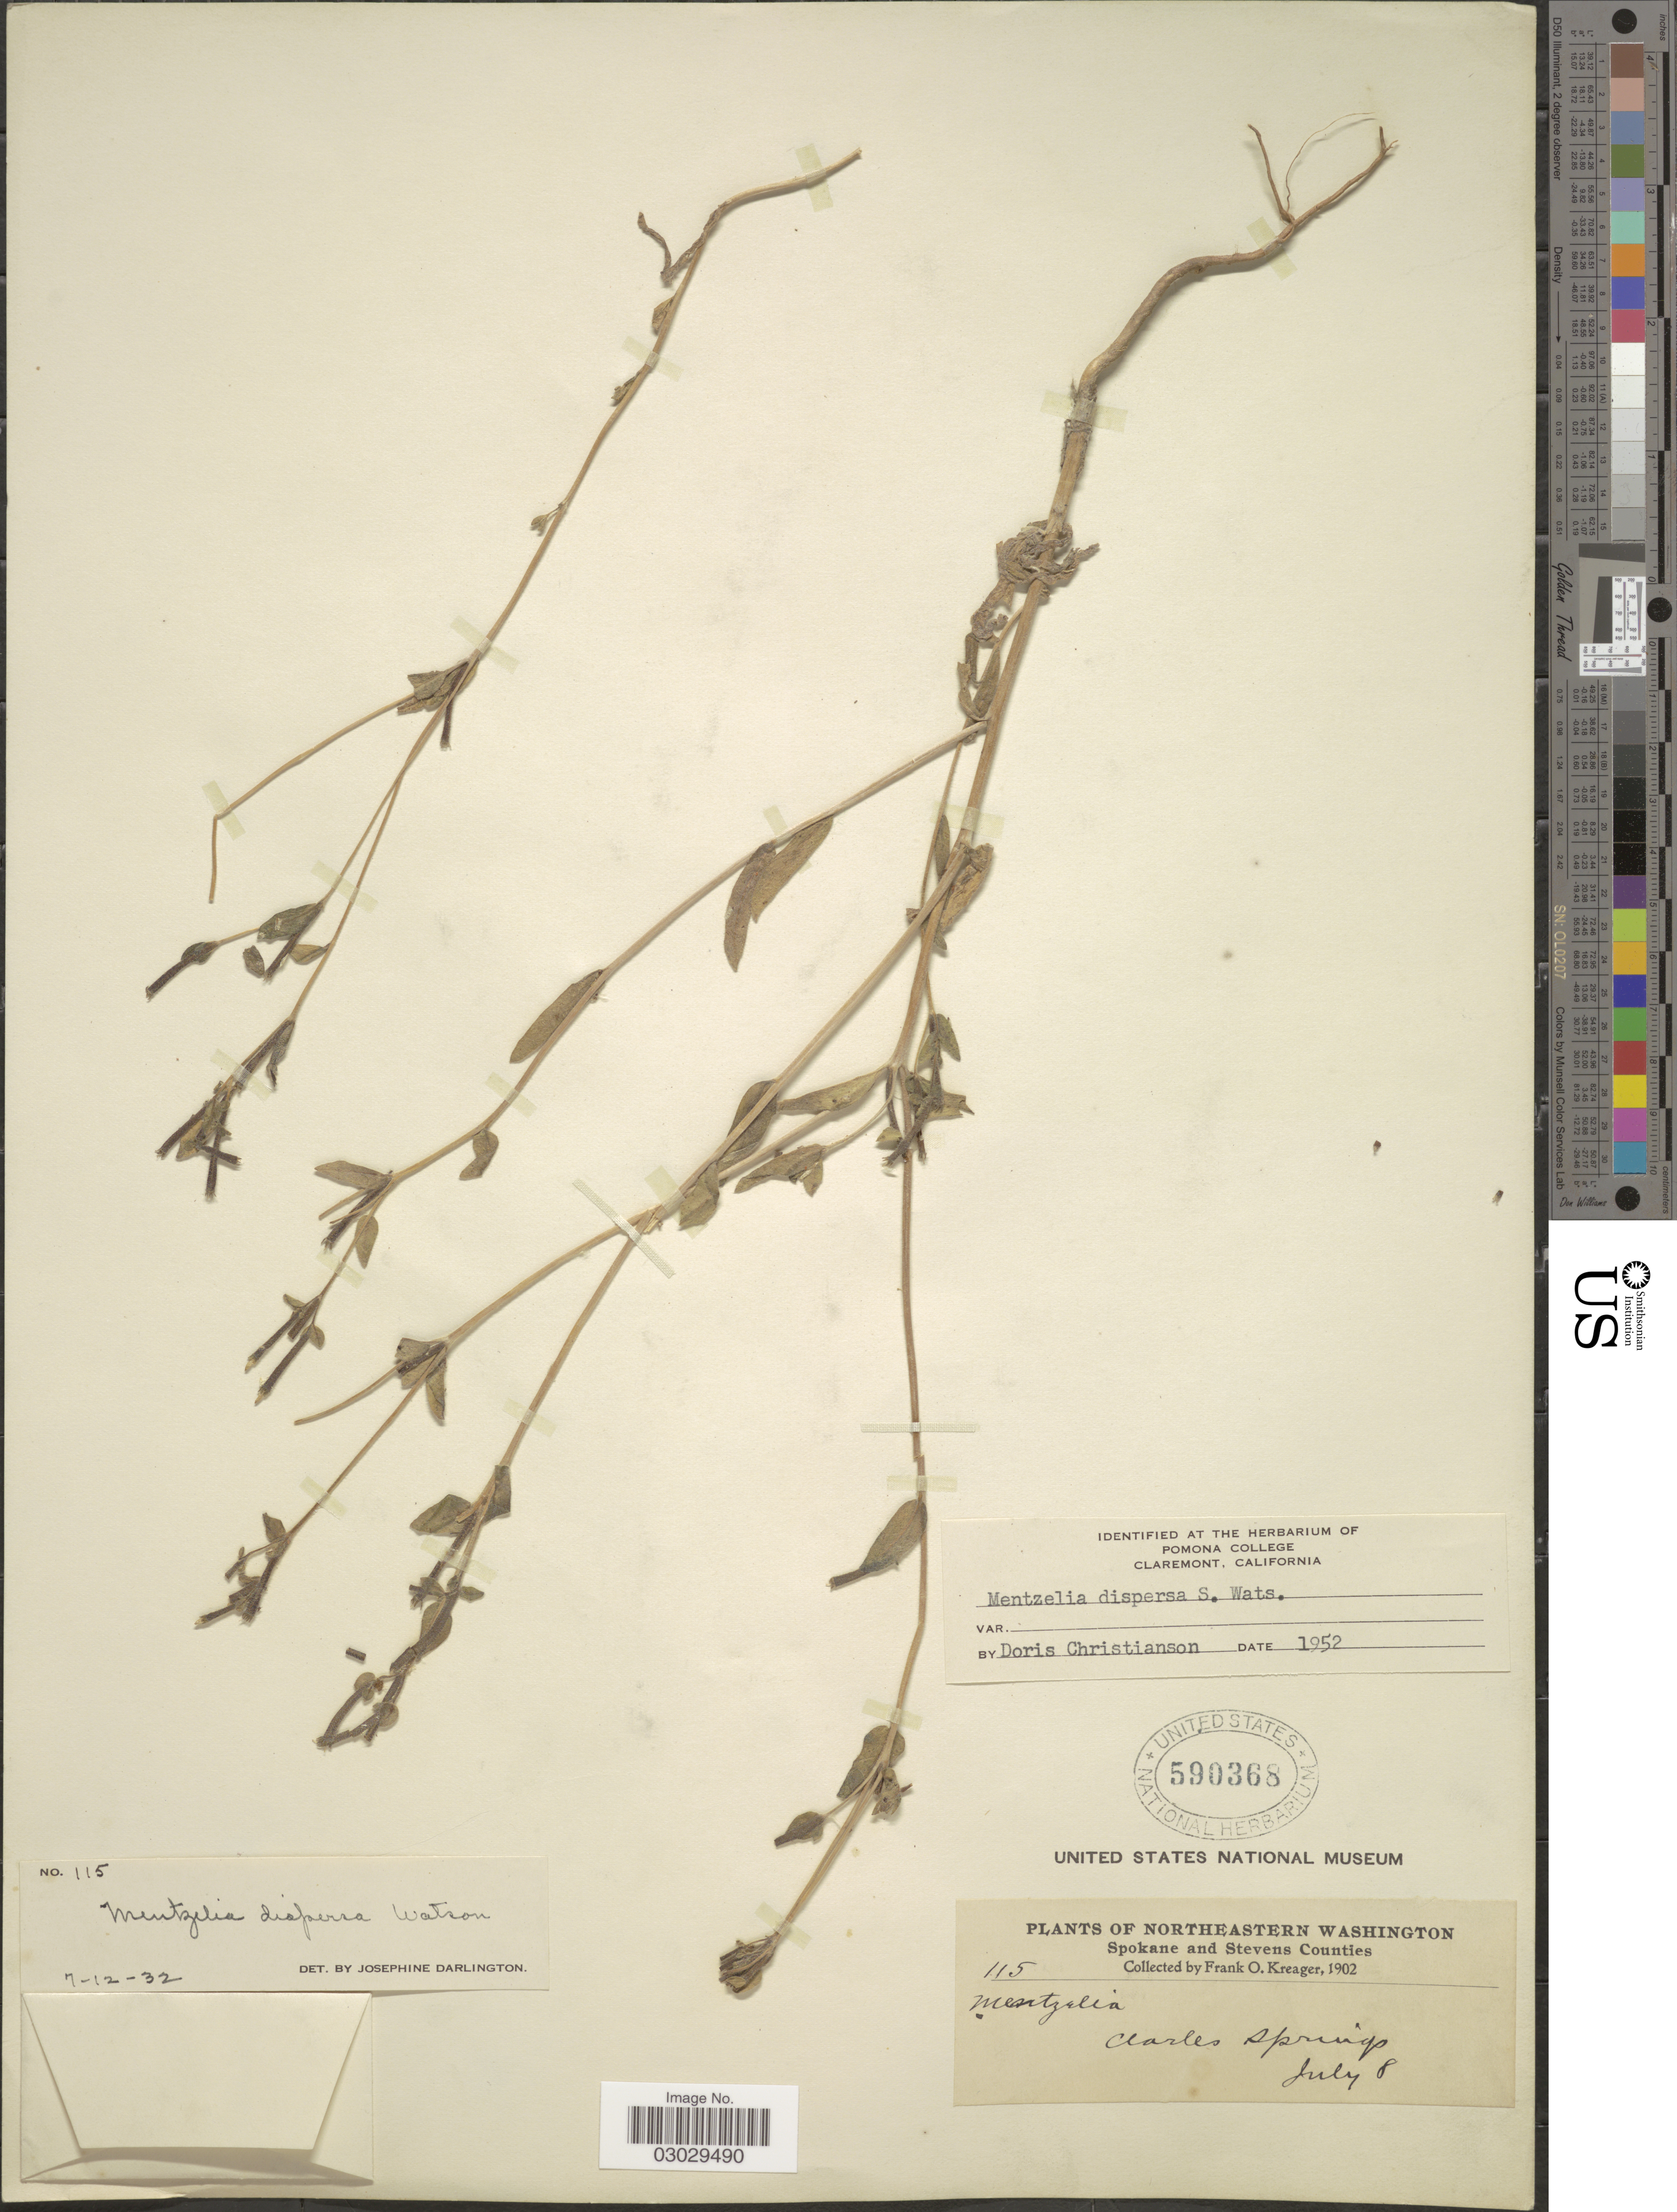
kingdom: Plantae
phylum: Tracheophyta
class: Magnoliopsida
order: Cornales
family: Loasaceae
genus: Mentzelia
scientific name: Mentzelia dispersa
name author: S. Watson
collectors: F. Kreager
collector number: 115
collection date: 1902-07-08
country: United States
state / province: Washington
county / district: Spokane / Stevens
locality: Northeastern Washington. Spokane and Stevens Counties. Charles Springs.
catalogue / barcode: US 590368